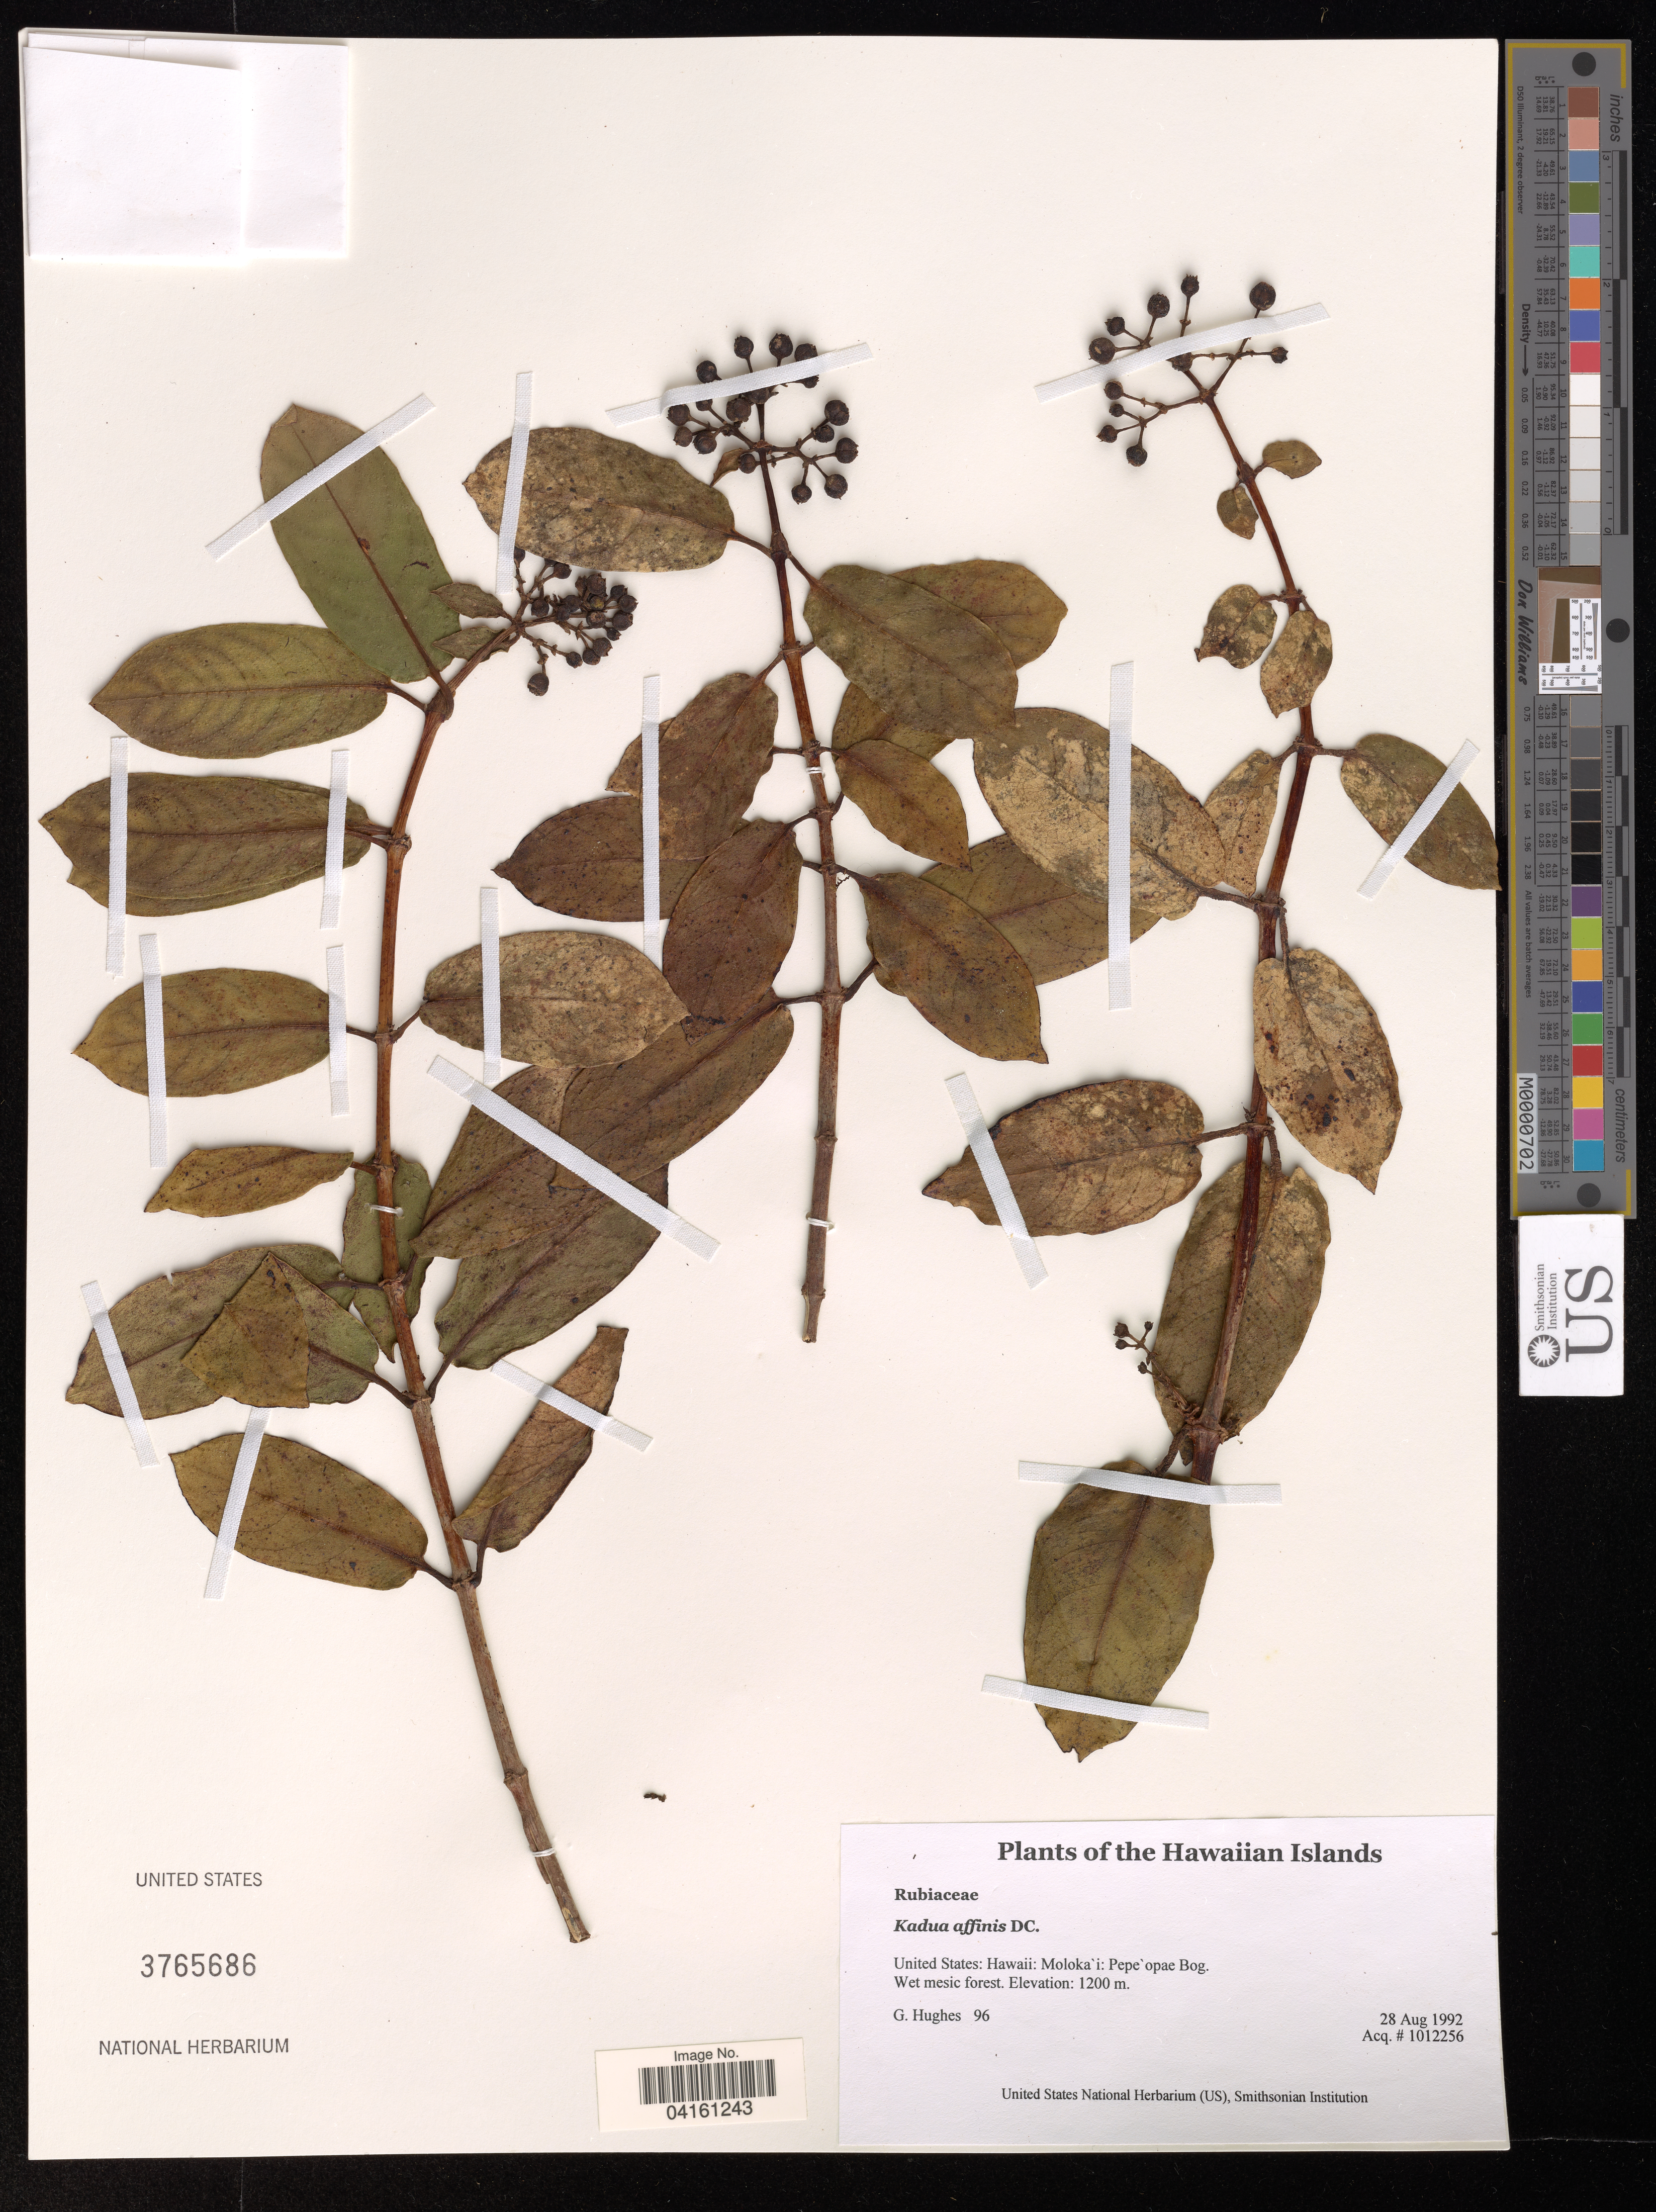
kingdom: Plantae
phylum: Tracheophyta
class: Magnoliopsida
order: Gentianales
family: Rubiaceae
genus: Kadua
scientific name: Kadua affinis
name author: DC.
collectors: G. Hughes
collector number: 96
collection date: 1992-08-28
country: United States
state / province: Hawaii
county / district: Maui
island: Moloka'i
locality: The Hawaiian Islands. Moloka'i: Pepe' opae Bog.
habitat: Wet mesic forest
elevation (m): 1200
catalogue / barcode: US 3765686